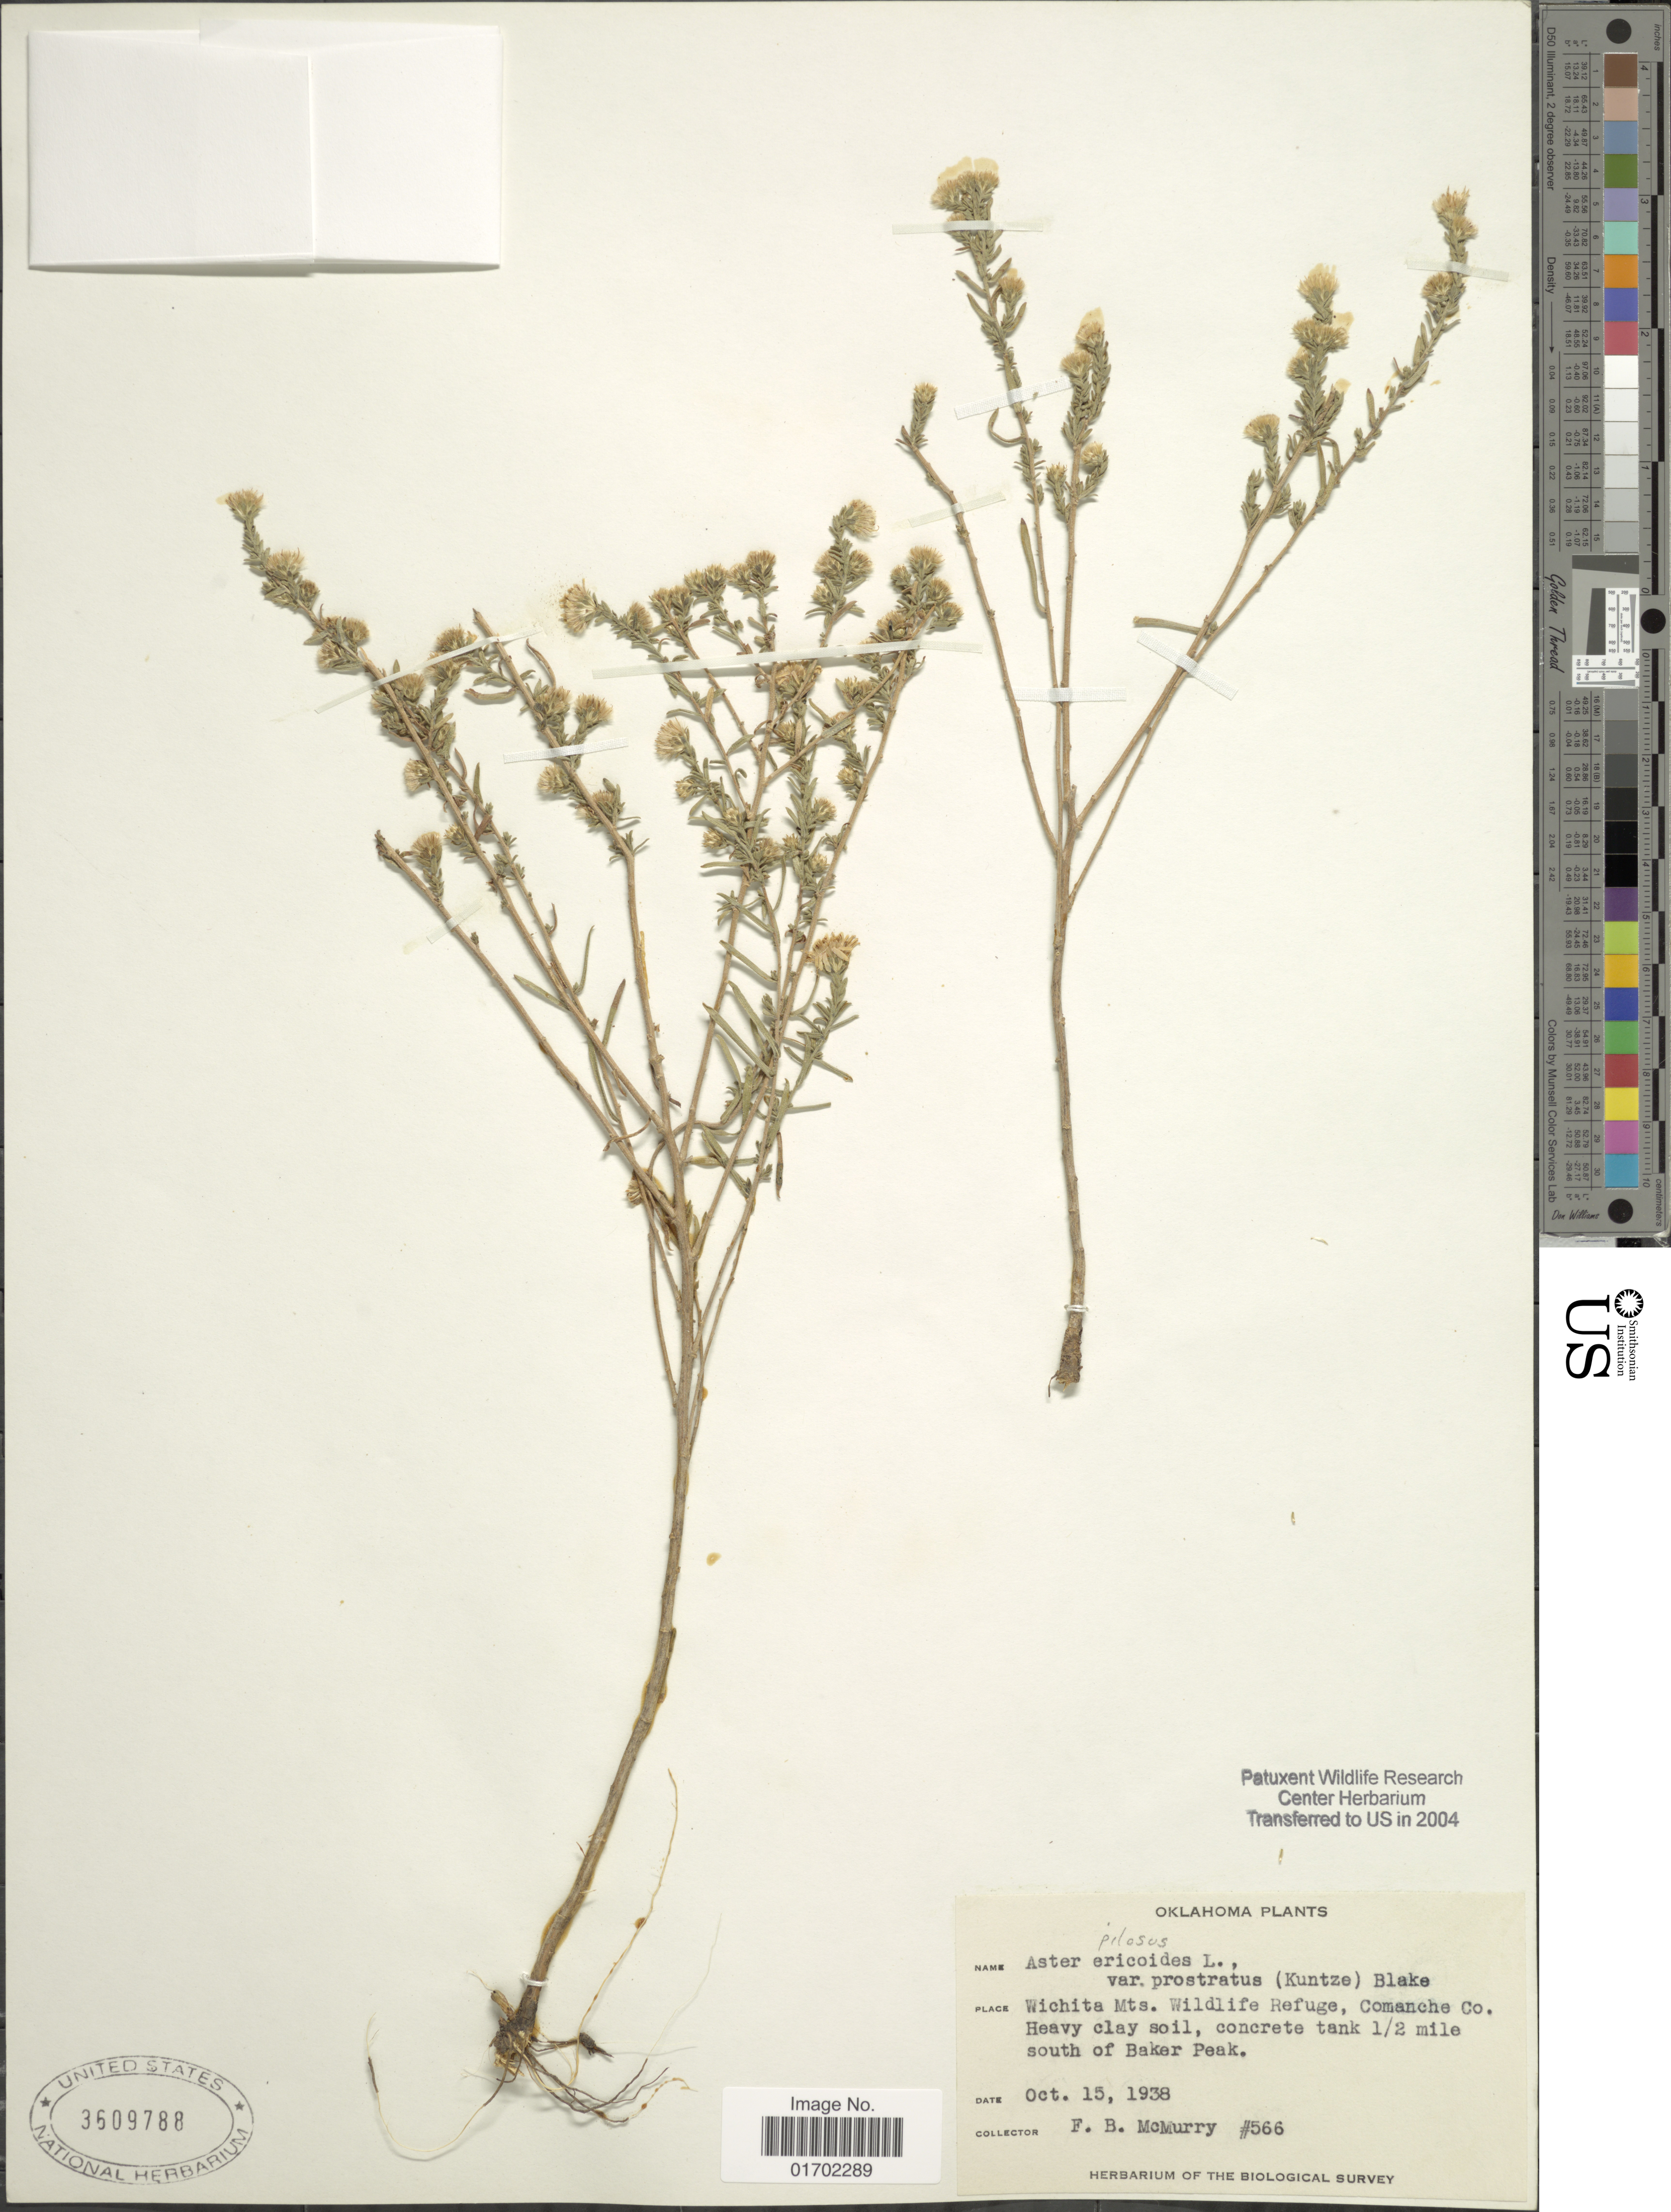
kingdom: Plantae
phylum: Tracheophyta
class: Magnoliopsida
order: Asterales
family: Asteraceae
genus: Symphyotrichum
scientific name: Symphyotrichum pilosum var. pilosum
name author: (Willd.) G.L. Nesom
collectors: F. B. McMurry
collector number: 566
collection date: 1938-10-15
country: United States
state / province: Oklahoma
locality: Wichita Mts., Wildlife Refuge, Comanche Co., 1/2 mile south of Baker Peak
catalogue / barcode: US 3609788